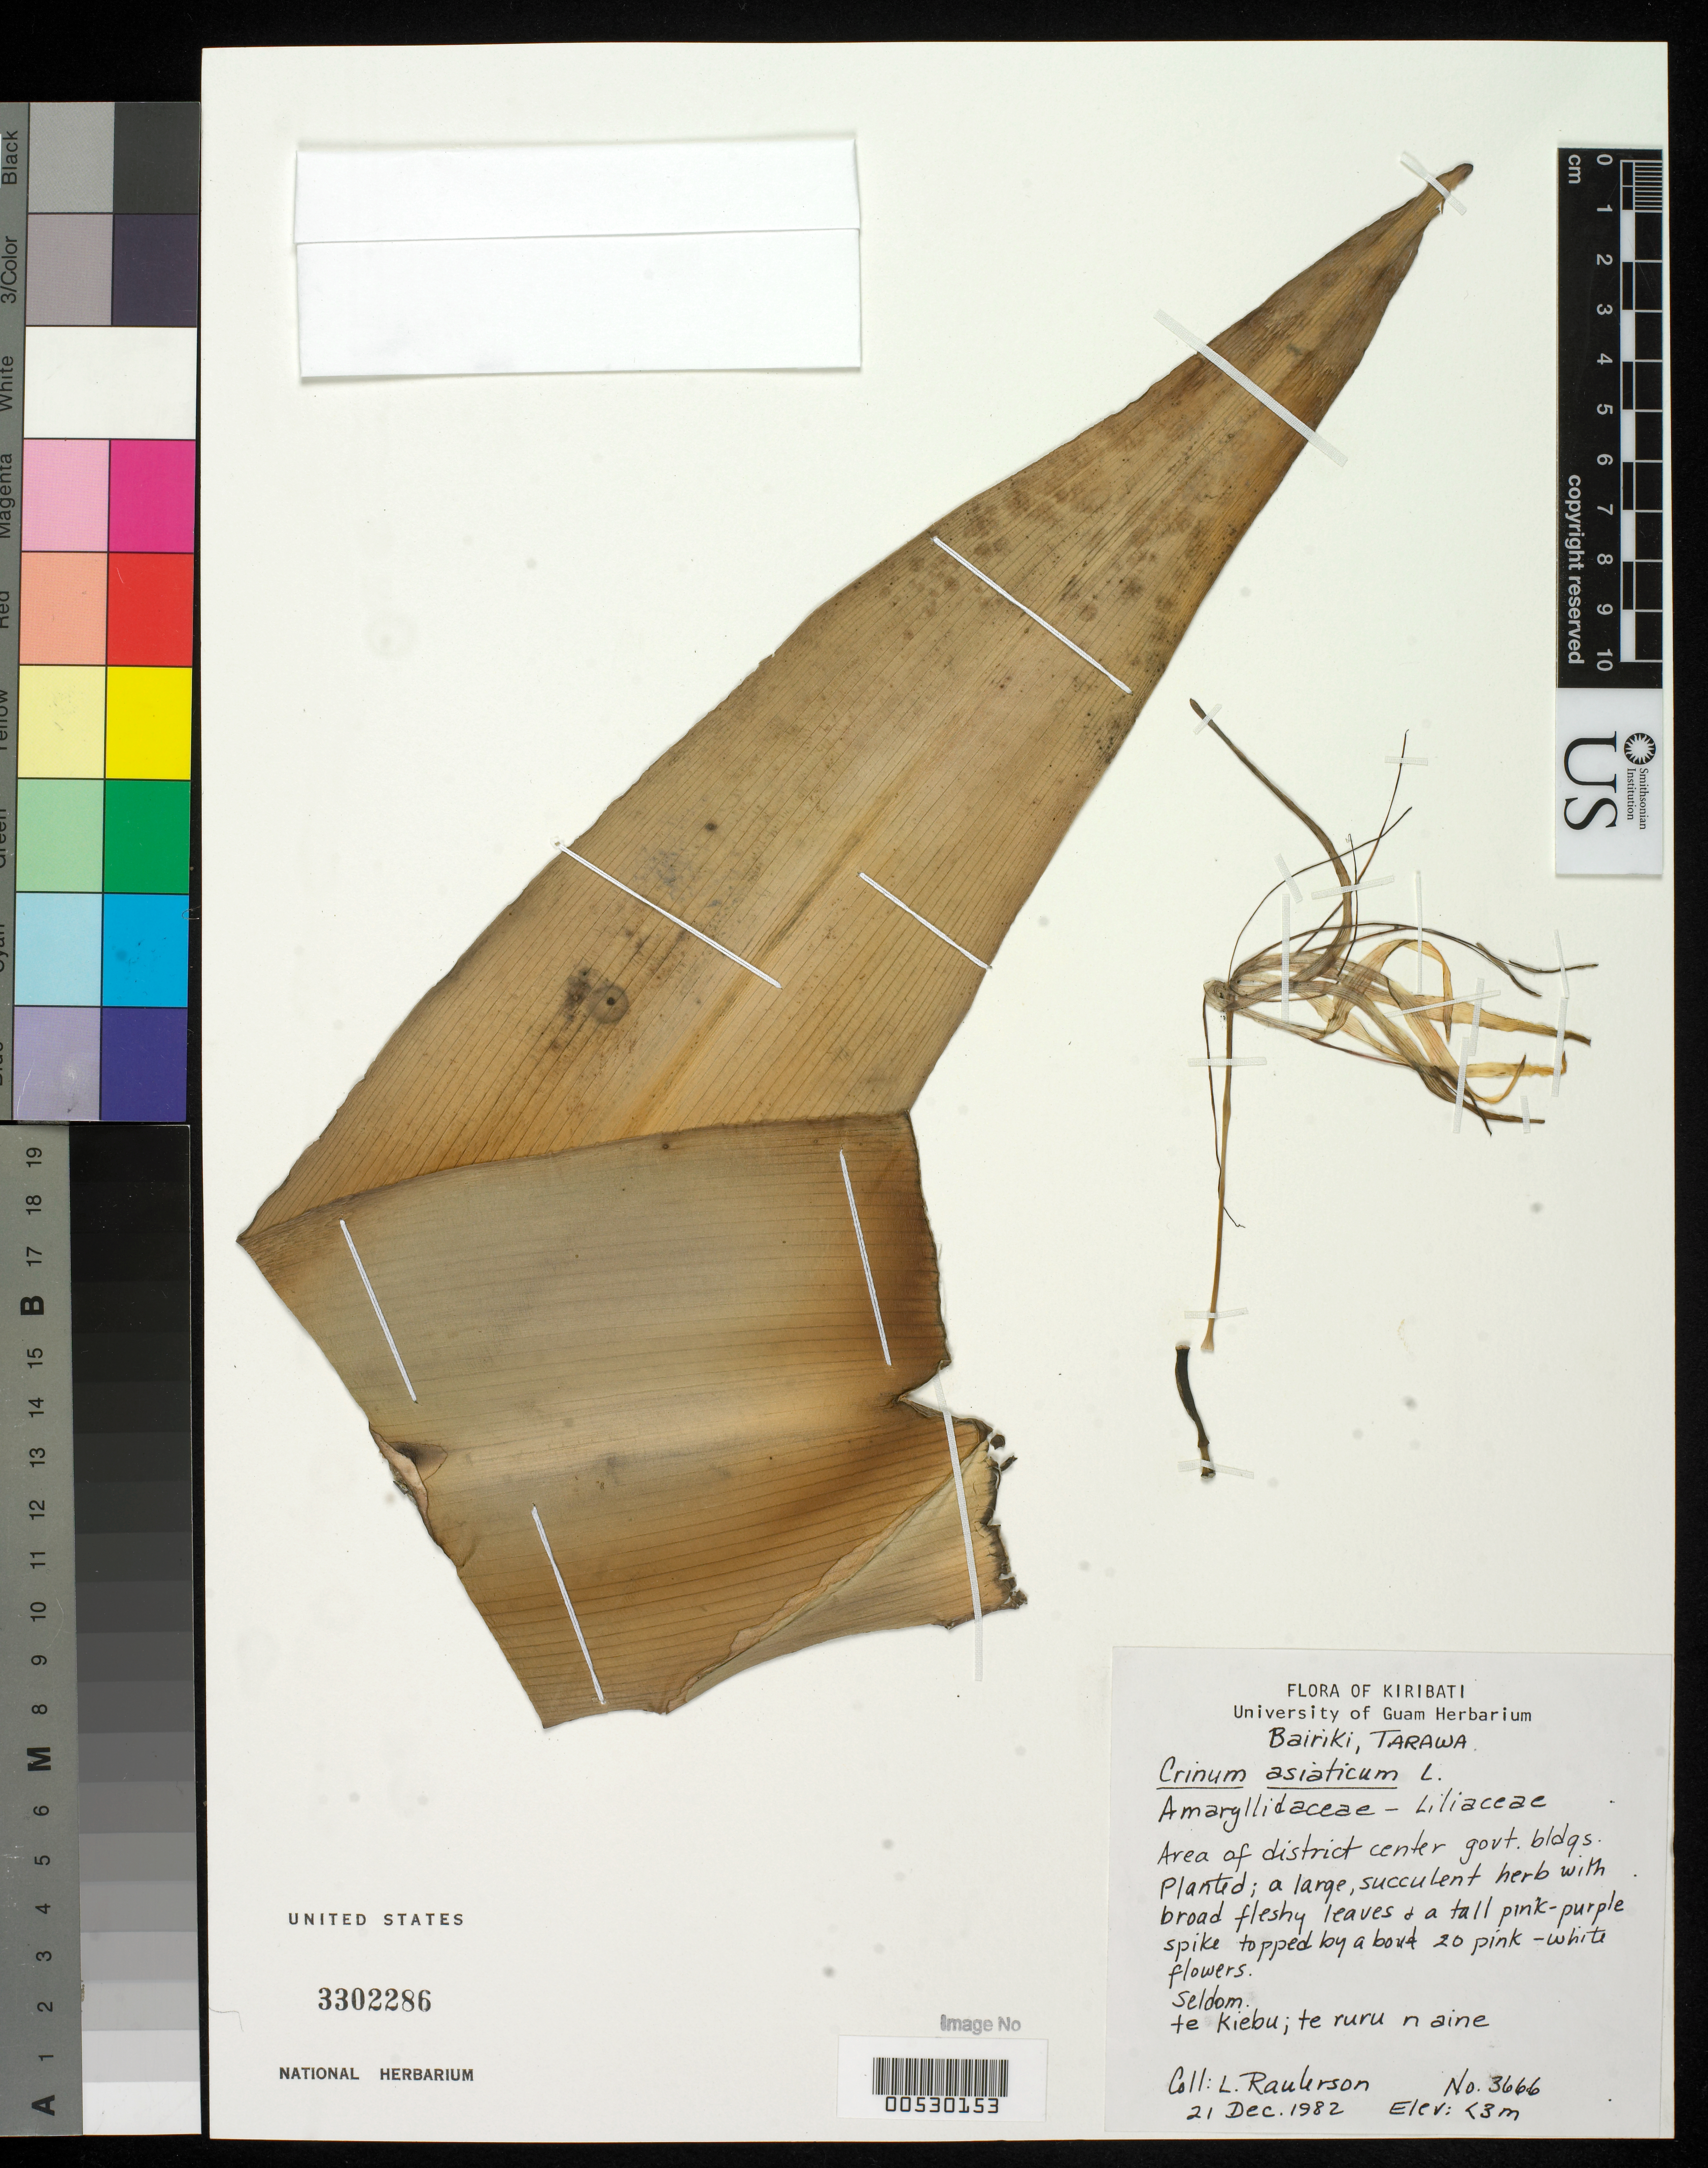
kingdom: Plantae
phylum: Tracheophyta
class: Liliopsida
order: Asparagales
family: Amaryllidaceae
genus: Crinum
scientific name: Crinum asiaticum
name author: L.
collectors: L. Raulerson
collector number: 3666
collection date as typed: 21 Dec 1982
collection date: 1982-12-21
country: Kiribati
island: Tarawa Atoll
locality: Bairiki Islet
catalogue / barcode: US 3302286